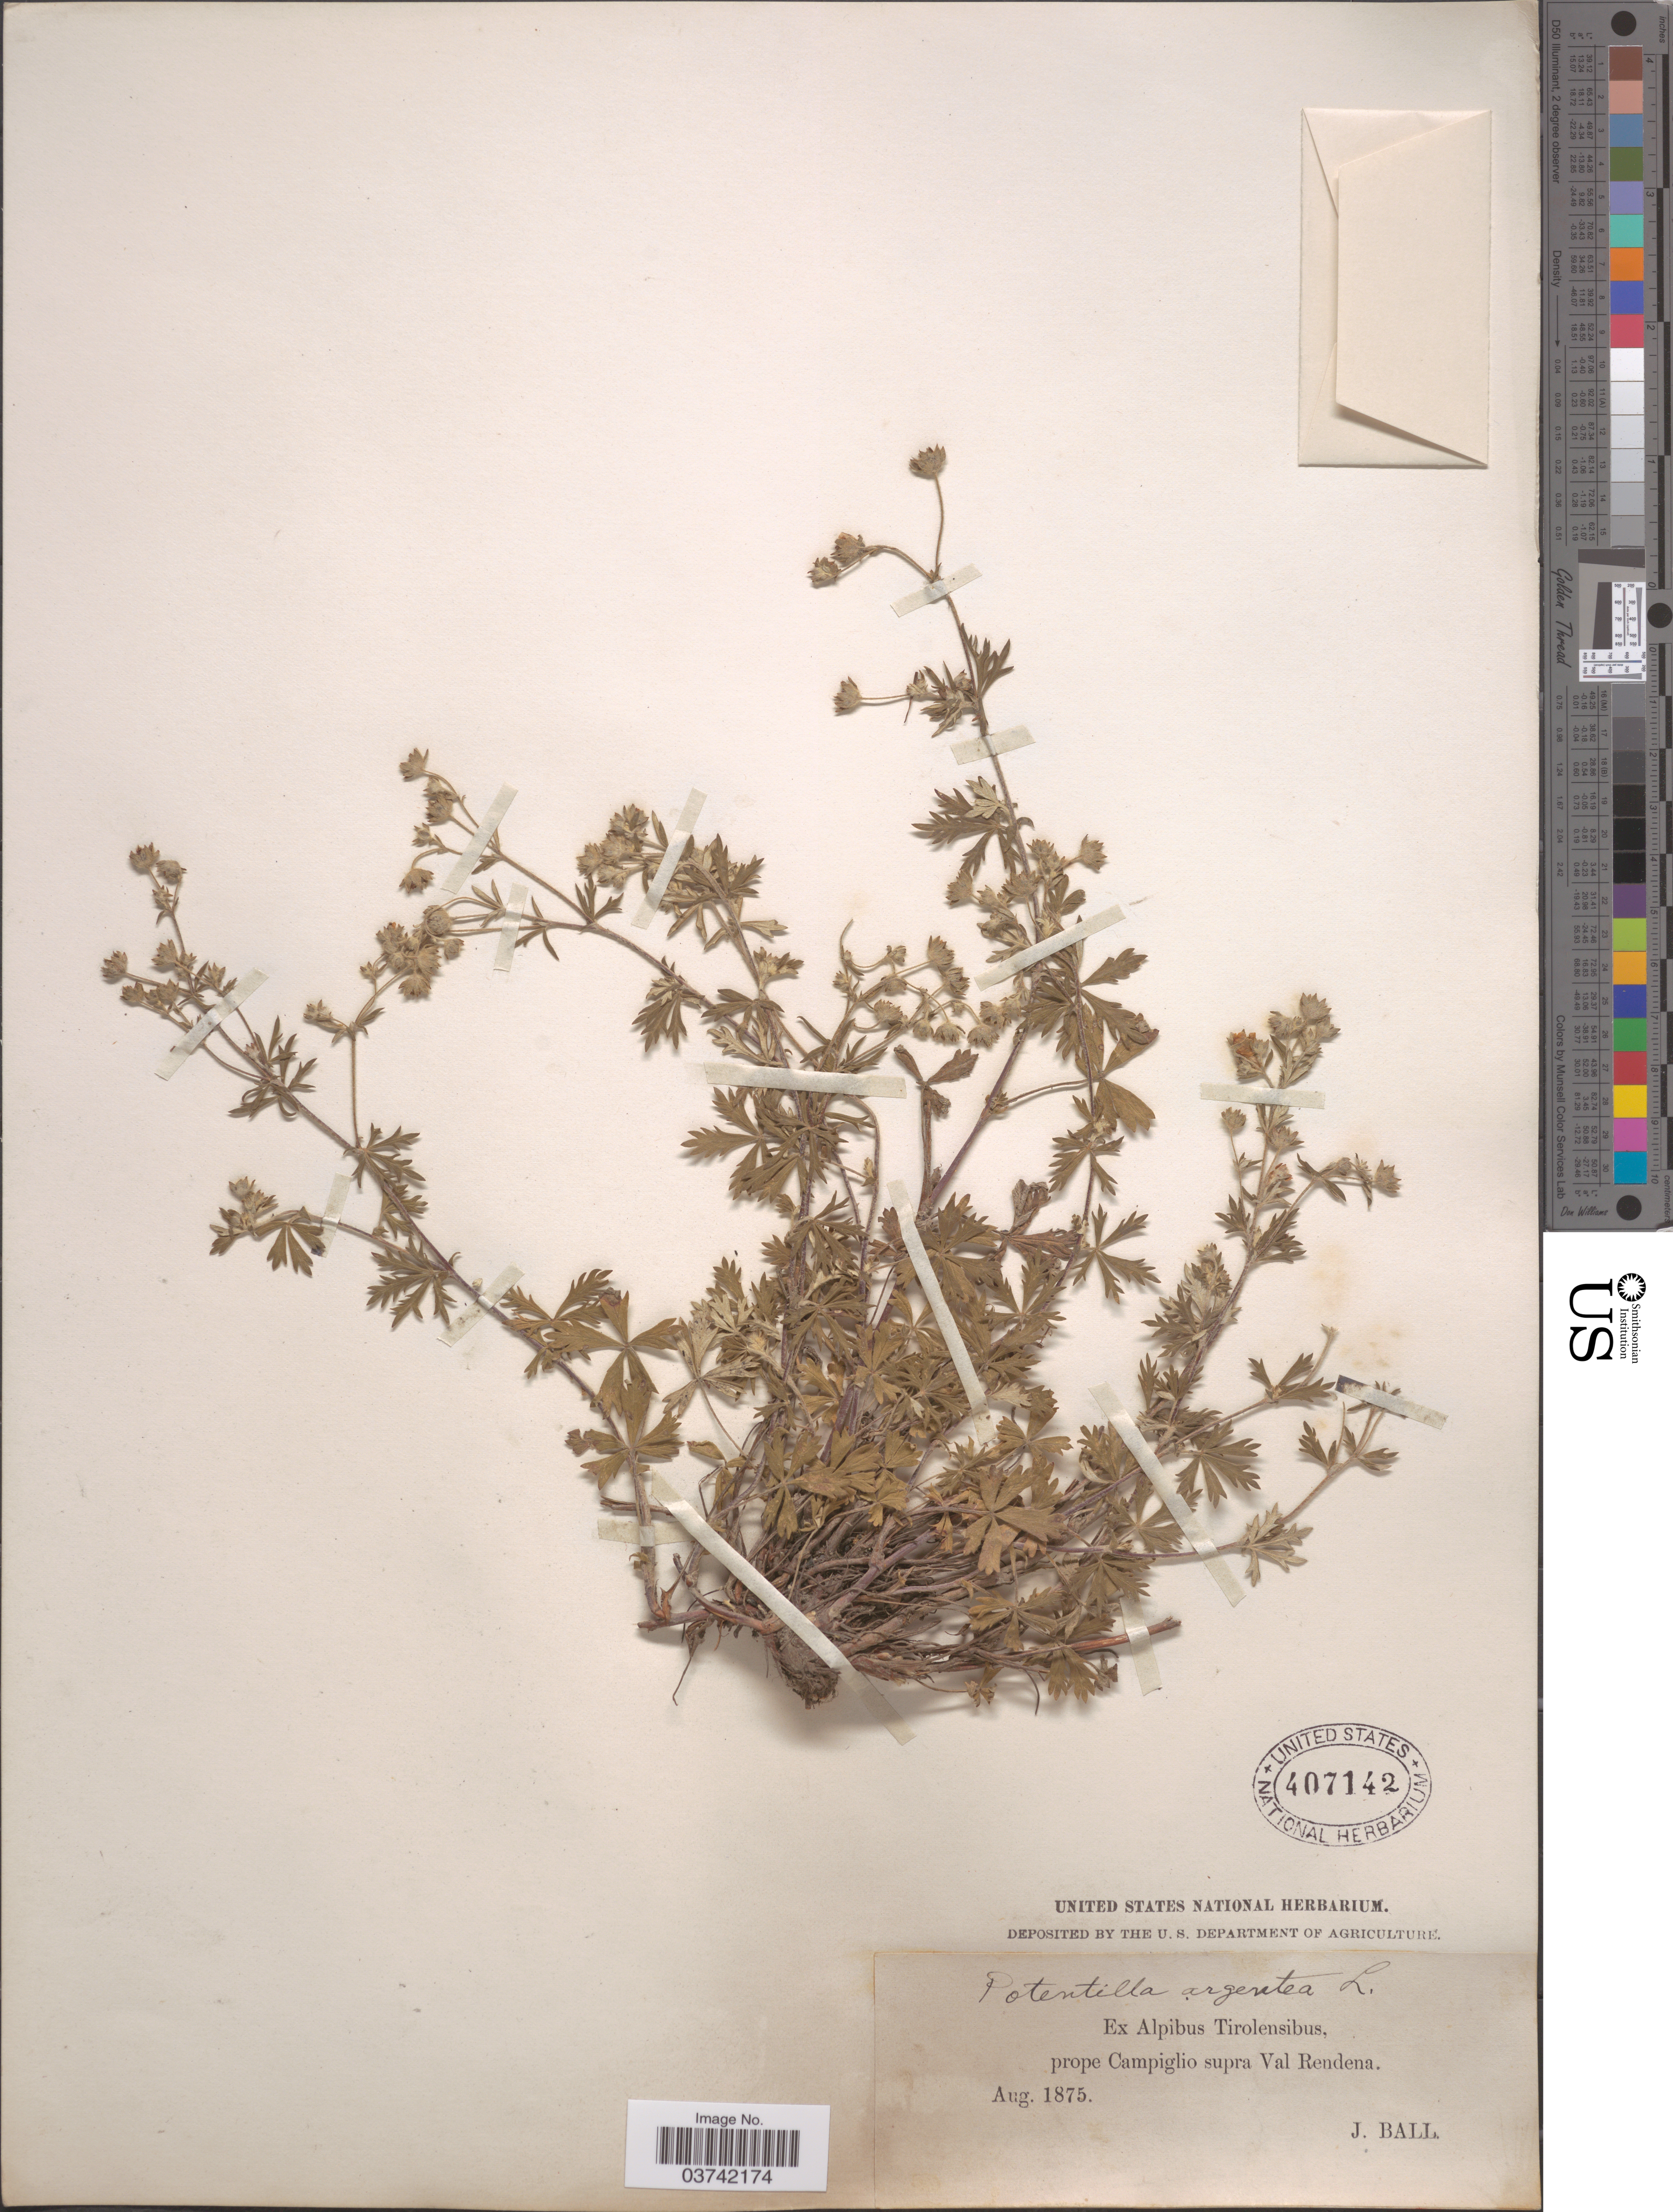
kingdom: Plantae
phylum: Tracheophyta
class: Magnoliopsida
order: Rosales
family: Rosaceae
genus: Potentilla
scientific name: Potentilla argentea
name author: L.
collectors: J. Ball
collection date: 1875-08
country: Italy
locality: Ex alpibus Tirolensibus, prope Campiglio supra Val Rendena.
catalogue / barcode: US 407142